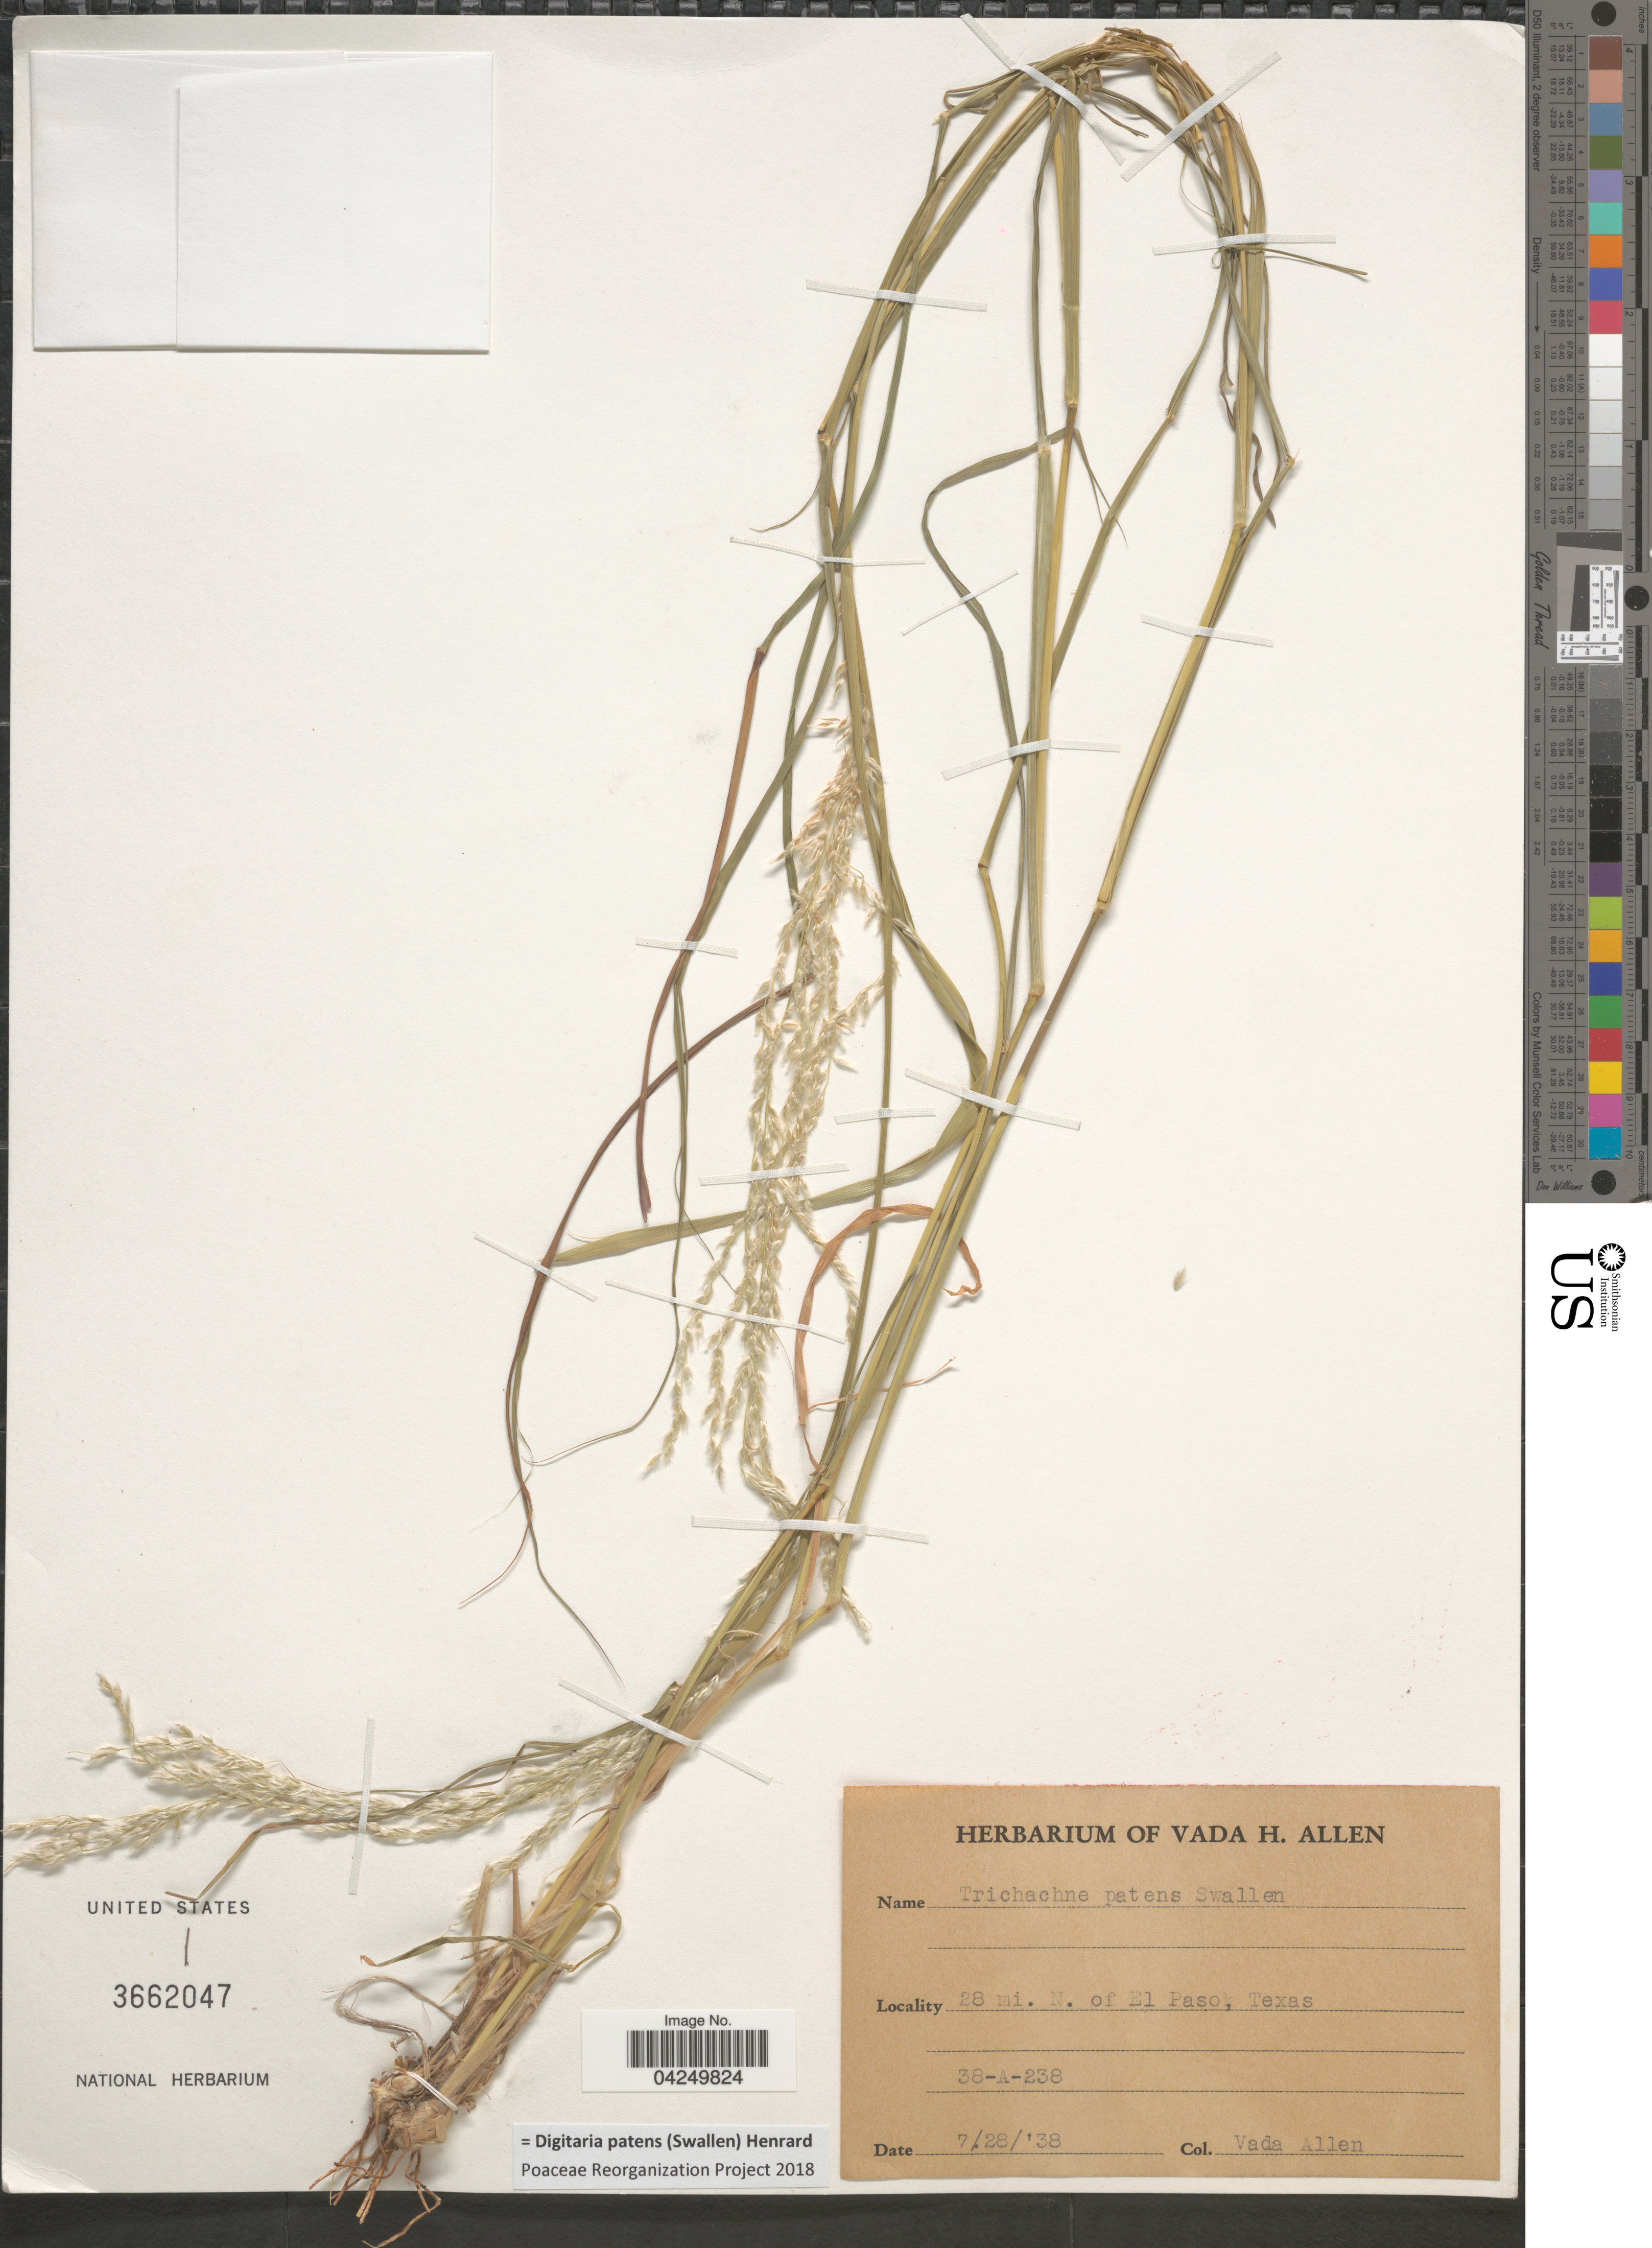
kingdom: Plantae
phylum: Tracheophyta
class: Liliopsida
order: Poales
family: Poaceae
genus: Digitaria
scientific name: Digitaria patens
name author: (Swallen) Henr.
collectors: V. Allen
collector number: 38-A-238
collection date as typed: Transcribed d/m/y: 28/7/38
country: United States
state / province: Texas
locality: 28 mi. N. of El Paso.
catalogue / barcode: US 3662047